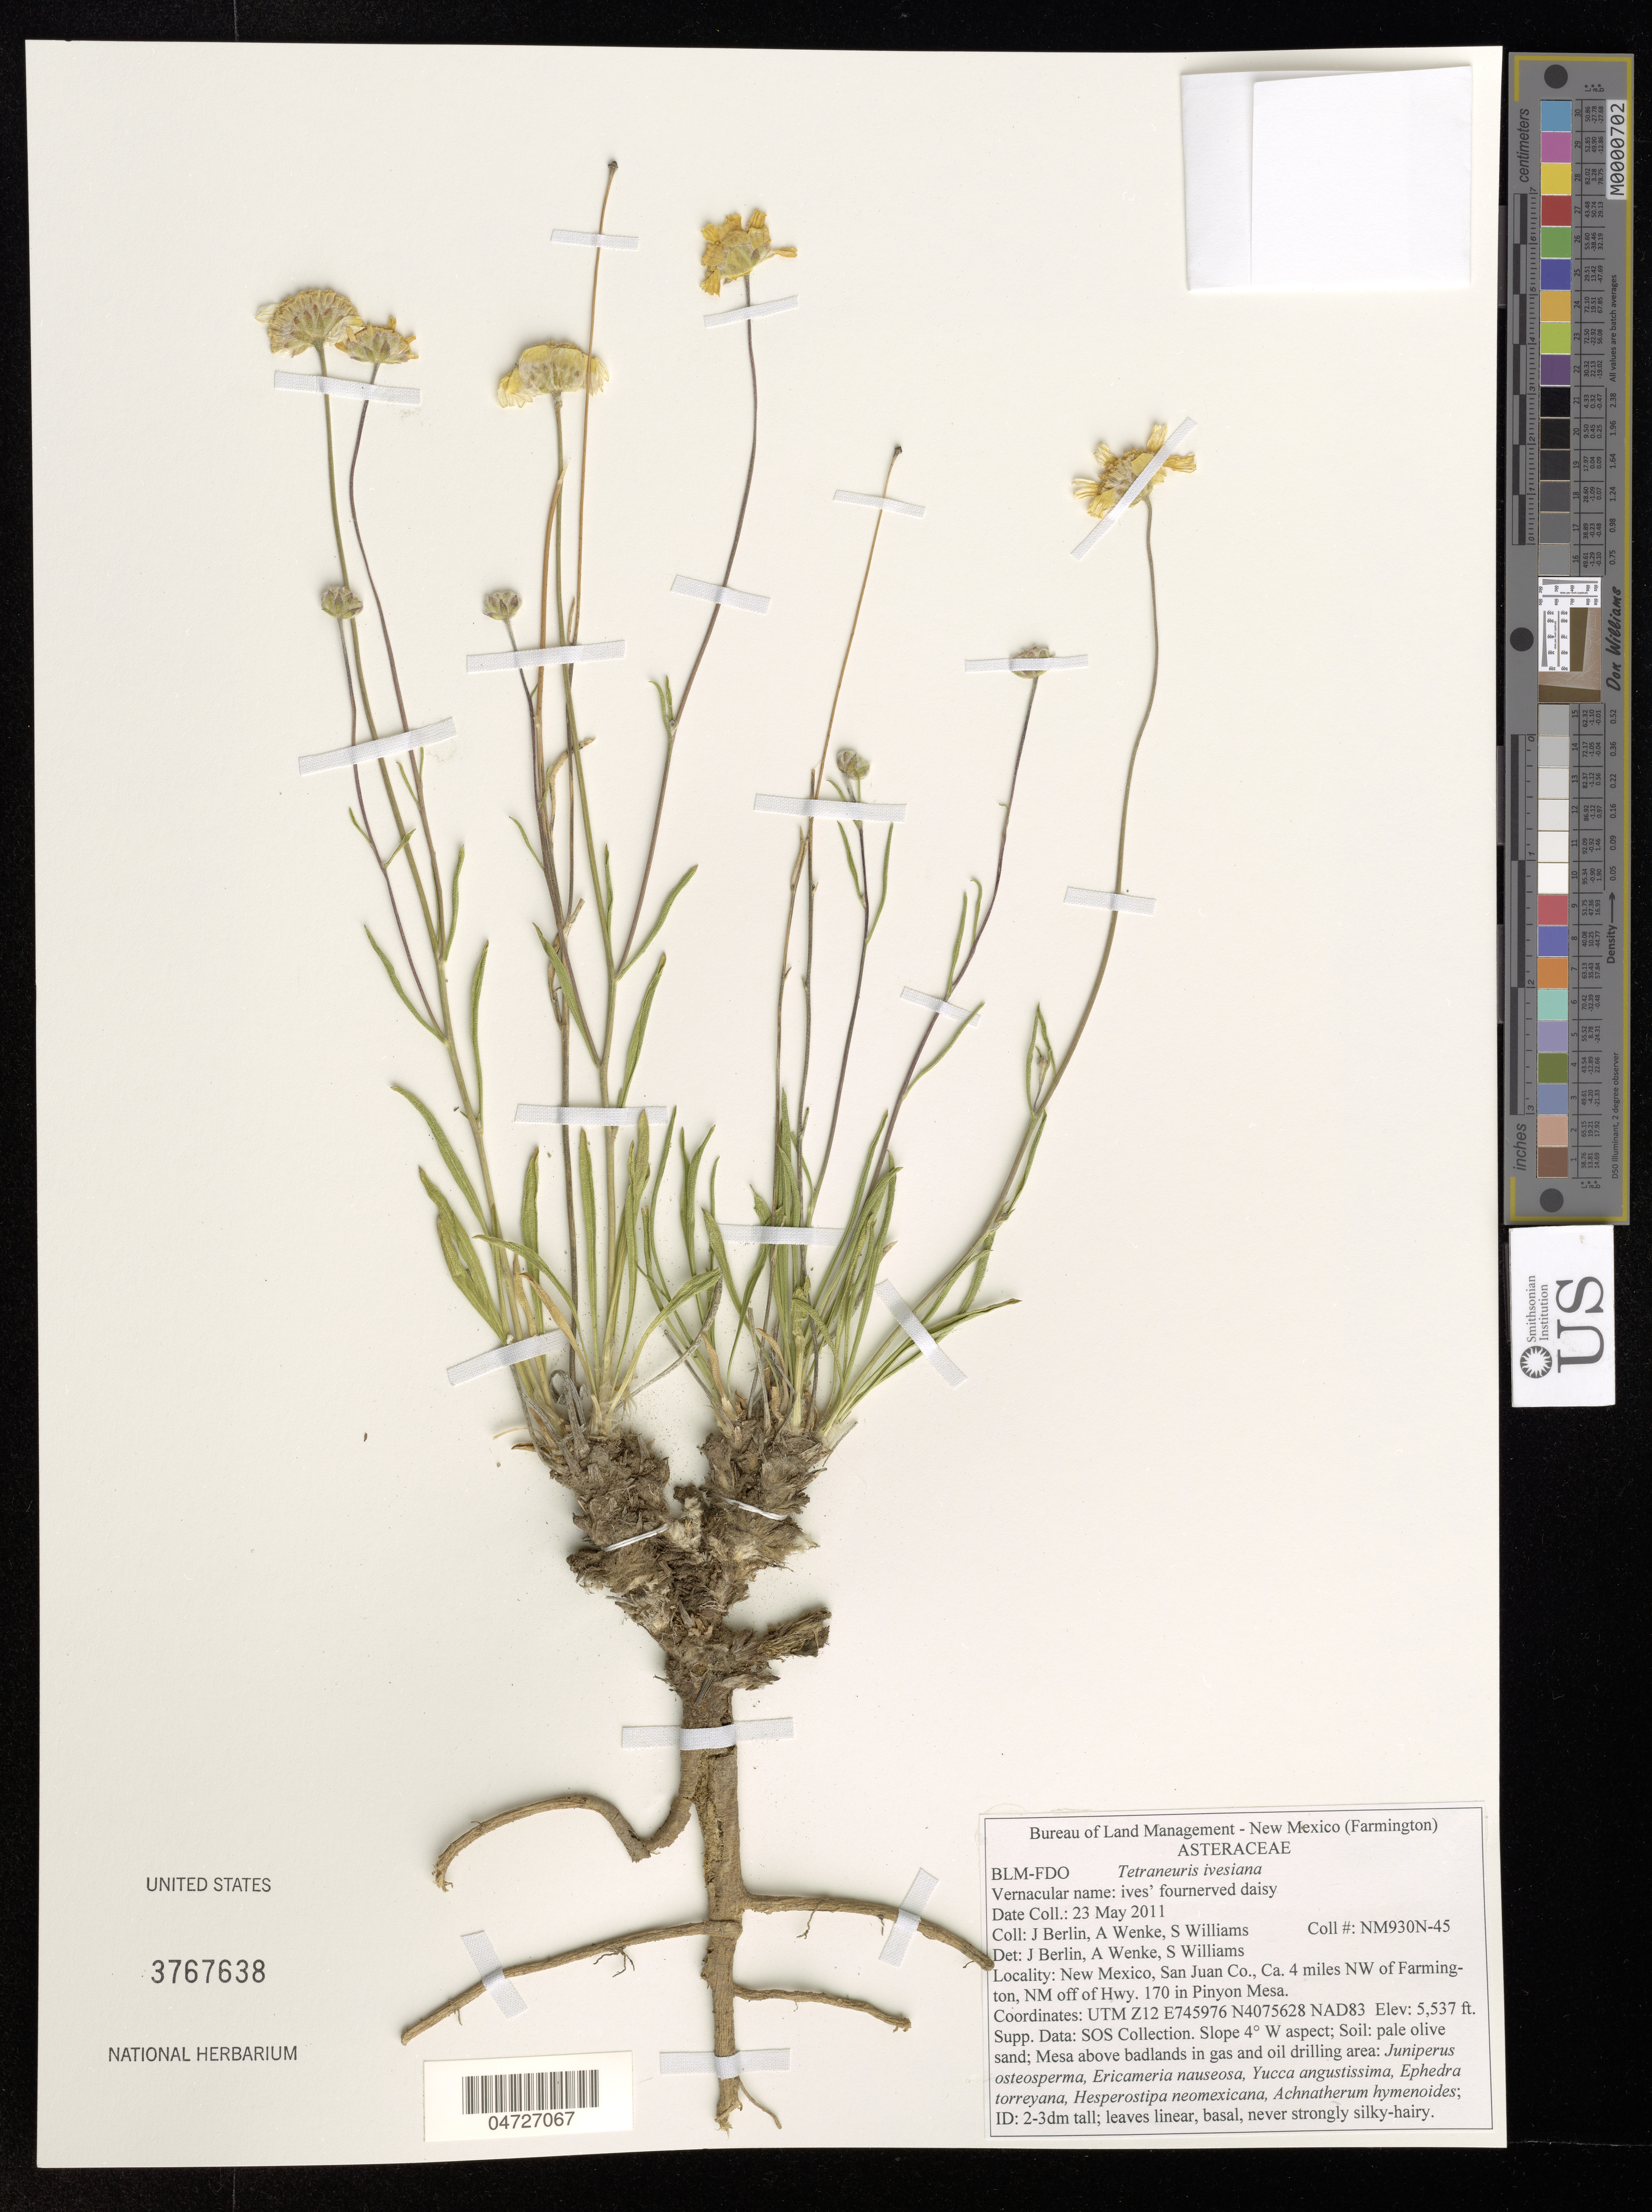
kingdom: Plantae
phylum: Tracheophyta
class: Magnoliopsida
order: Asterales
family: Asteraceae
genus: Tetraneuris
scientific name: Tetraneuris ivesiana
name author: Greene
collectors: J. Berlin, A. Wenke & S. Williams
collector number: NM930N-45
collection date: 2011-05-23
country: United States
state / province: New Mexico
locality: San Juan Co., Ca. 4 miles NW of Farmington, NM off of Hwy. 170 in Pinyon Mesa.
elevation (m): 1688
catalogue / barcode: US 3767638